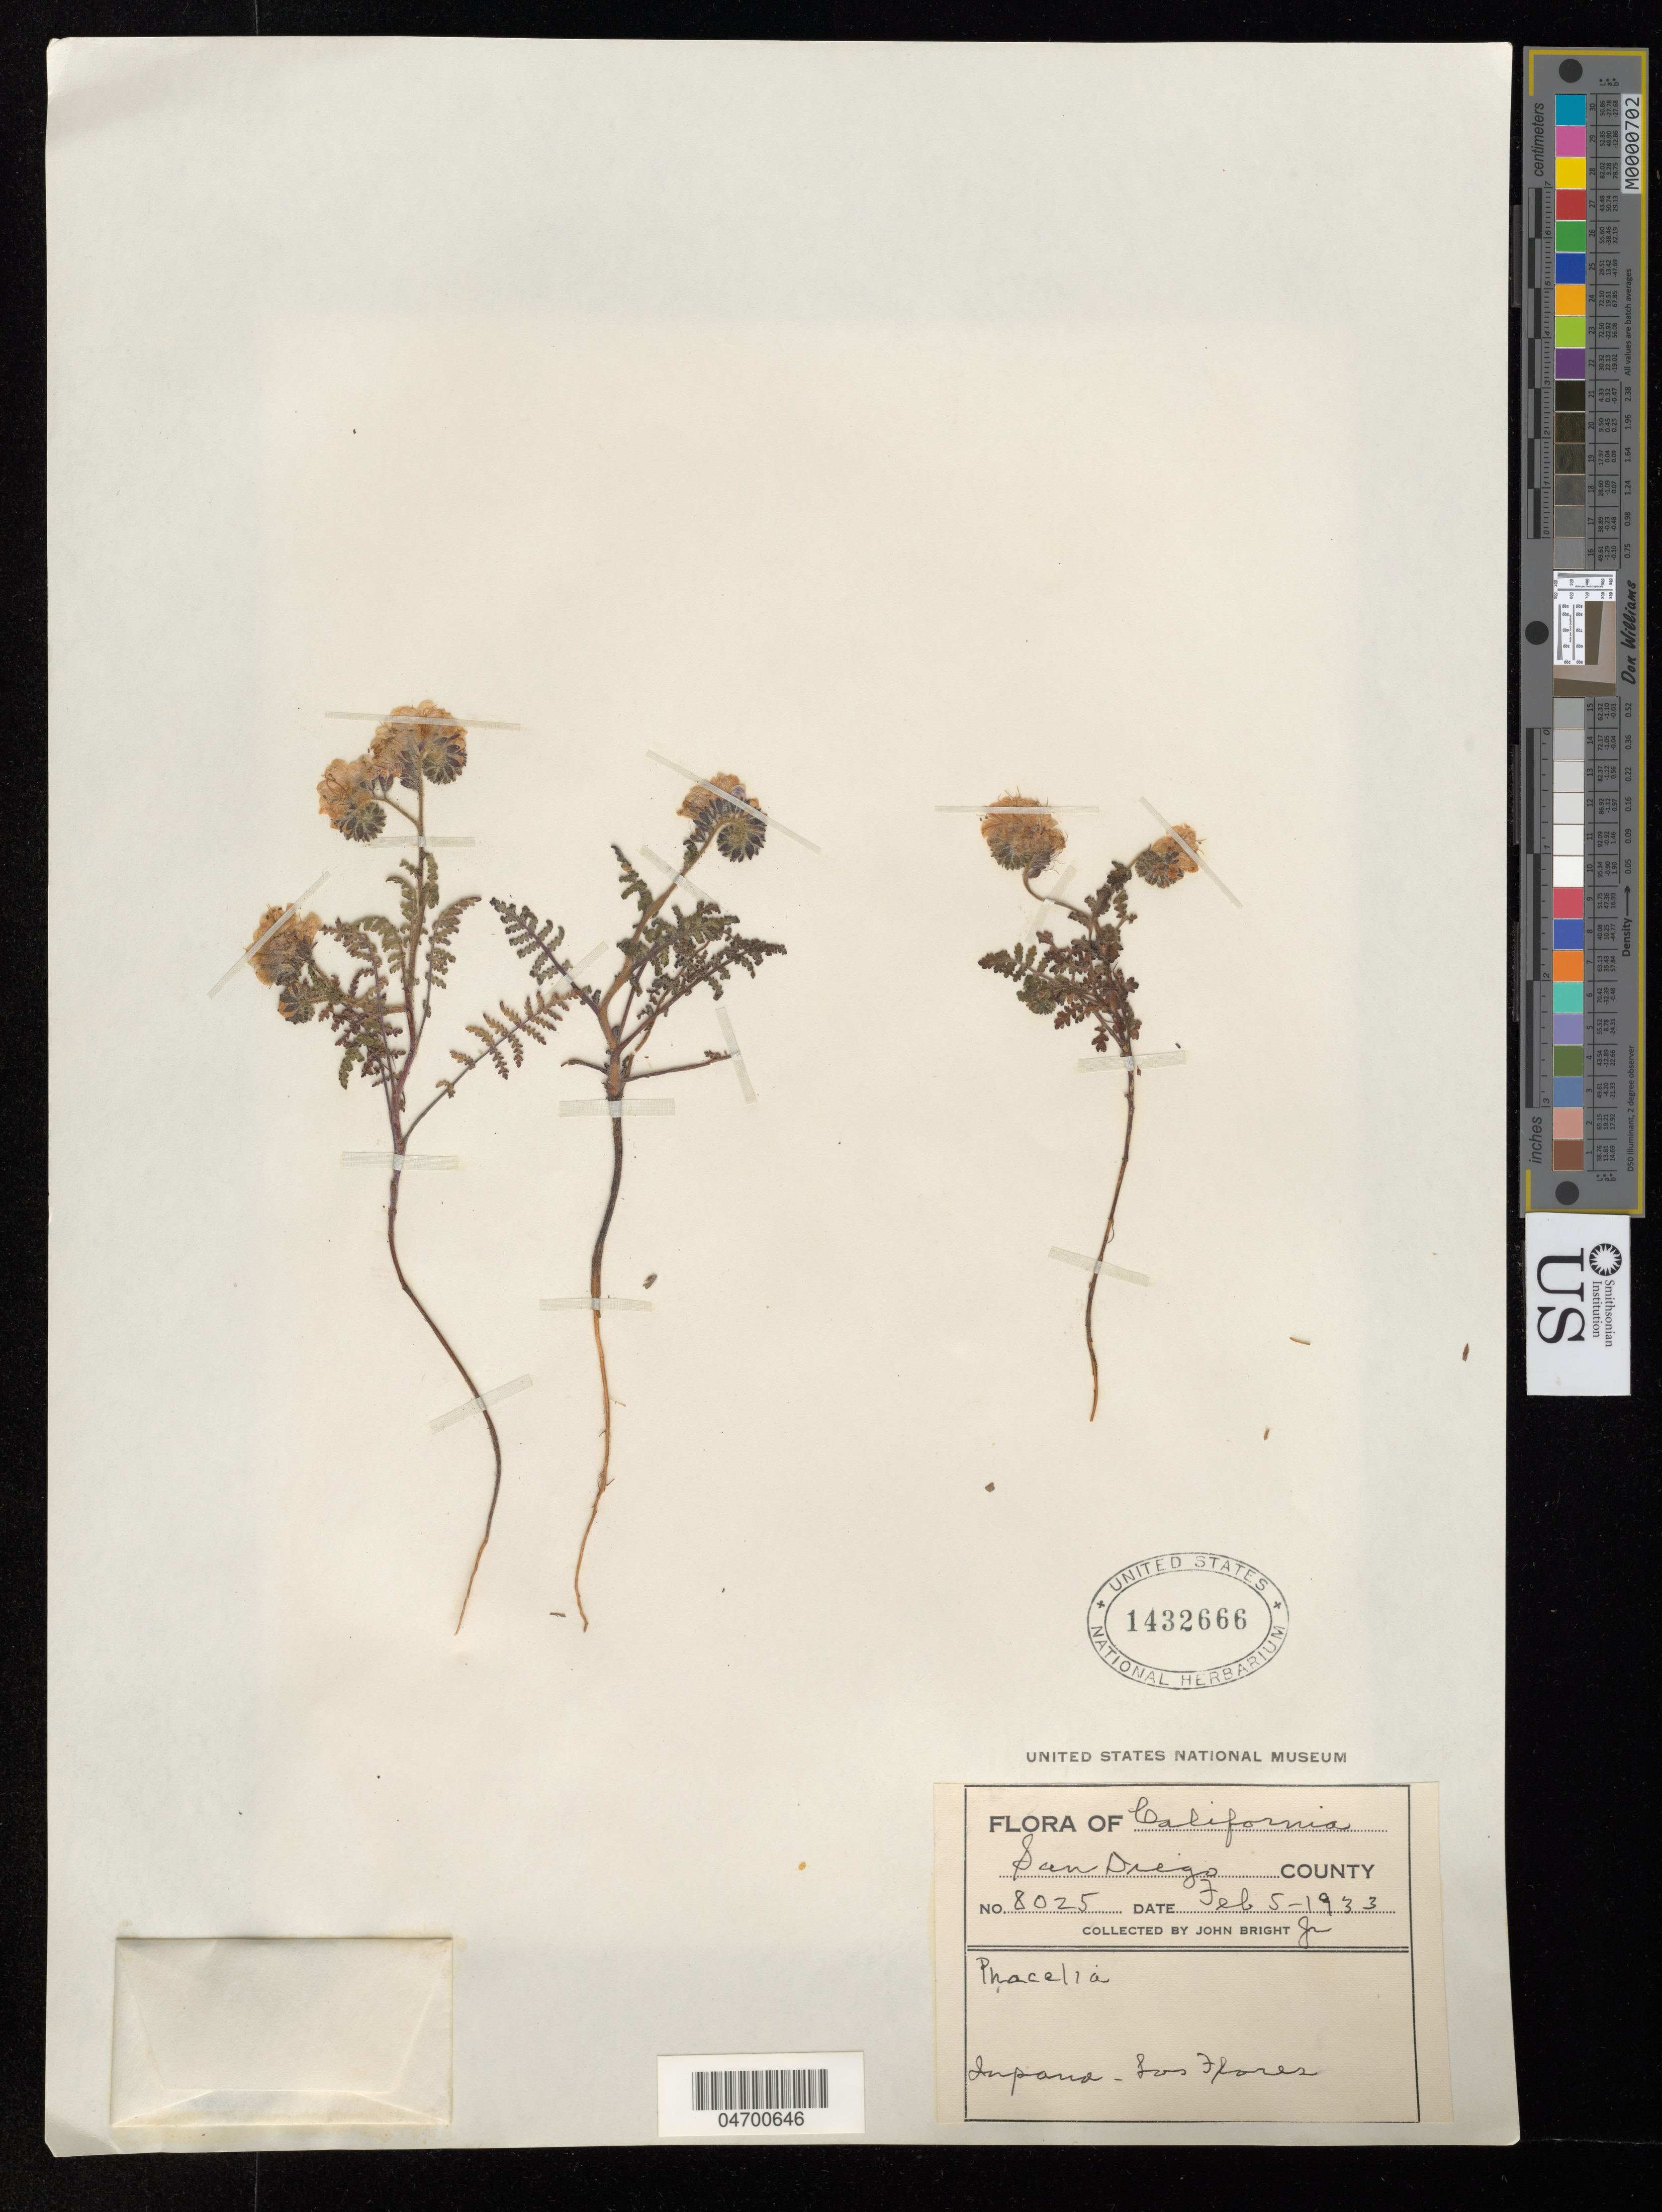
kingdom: Plantae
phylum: Tracheophyta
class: Magnoliopsida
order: Boraginales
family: Hydrophyllaceae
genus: Phacelia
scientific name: Phacelia sp.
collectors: J. Bright Jr.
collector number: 8025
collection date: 1933-02-05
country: United States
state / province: California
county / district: San Diego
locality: San Diego County.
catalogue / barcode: US 1432666